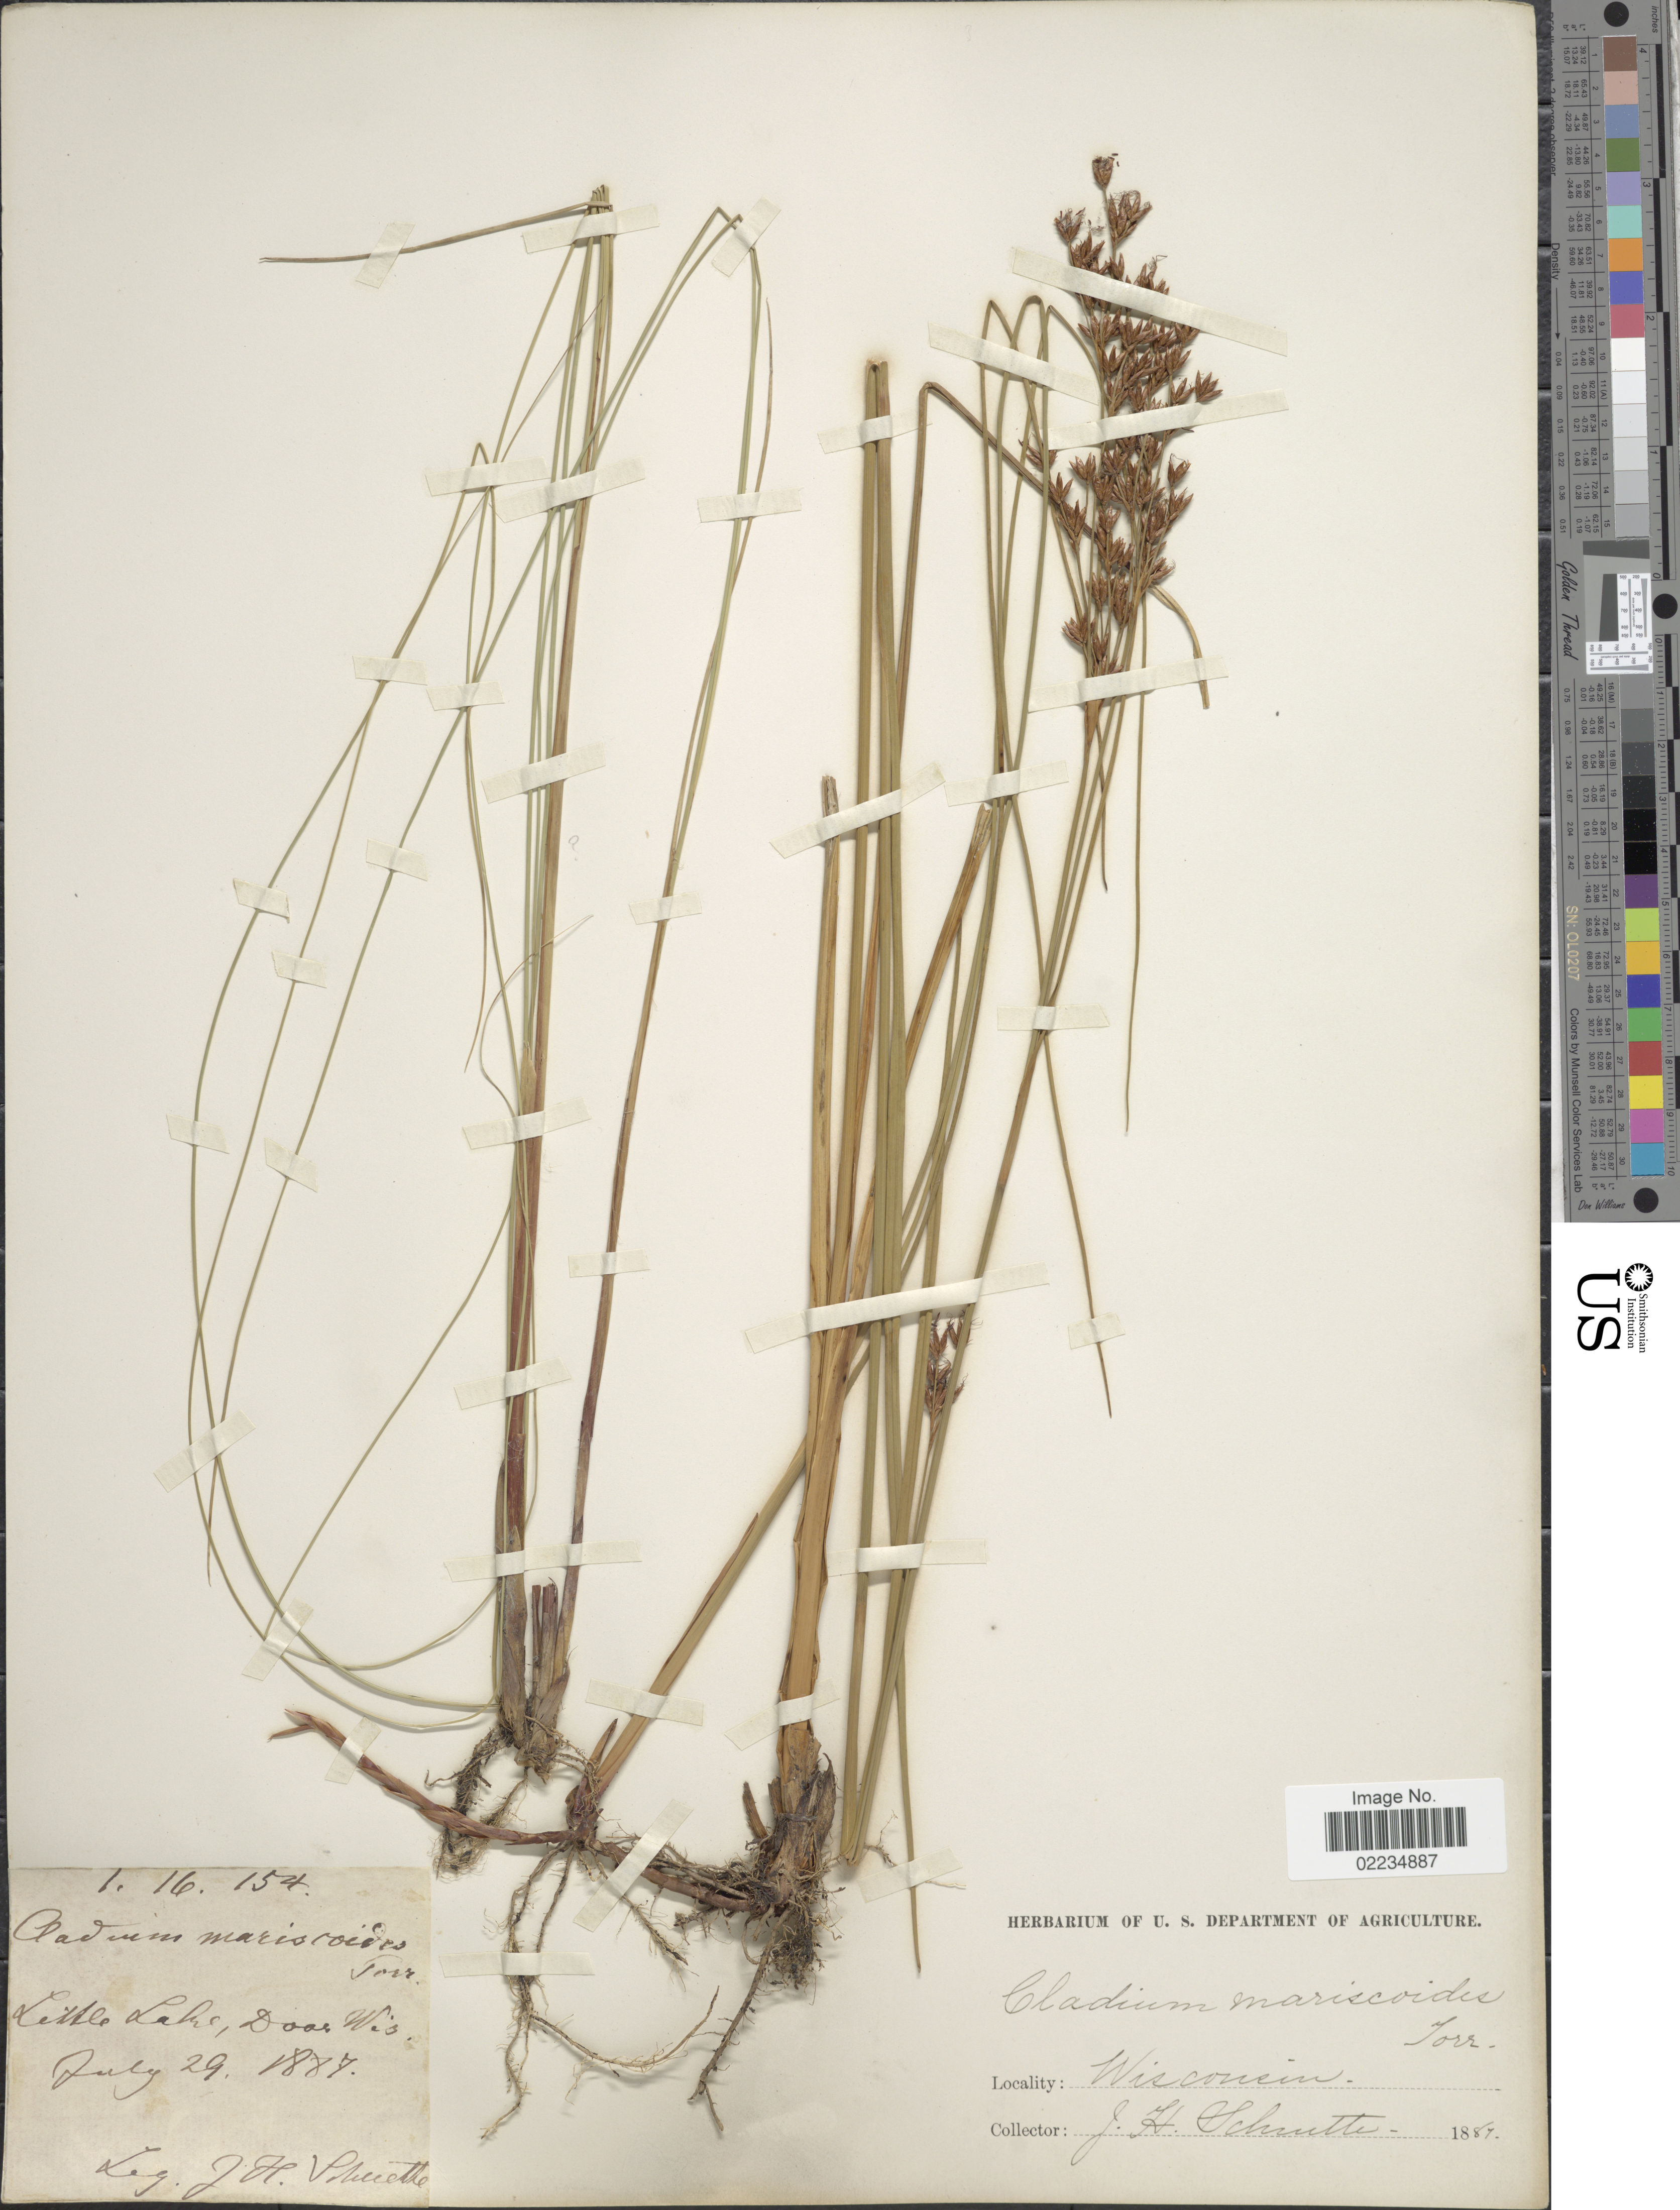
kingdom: Plantae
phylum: Tracheophyta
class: Liliopsida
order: Poales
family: Cyperaceae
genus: Cladium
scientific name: Cladium mariscoides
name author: (Muhl.) Torr.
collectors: J. H. Schuette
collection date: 1887-07-29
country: United States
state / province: Wisconsin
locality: Little Lake, Door Co.